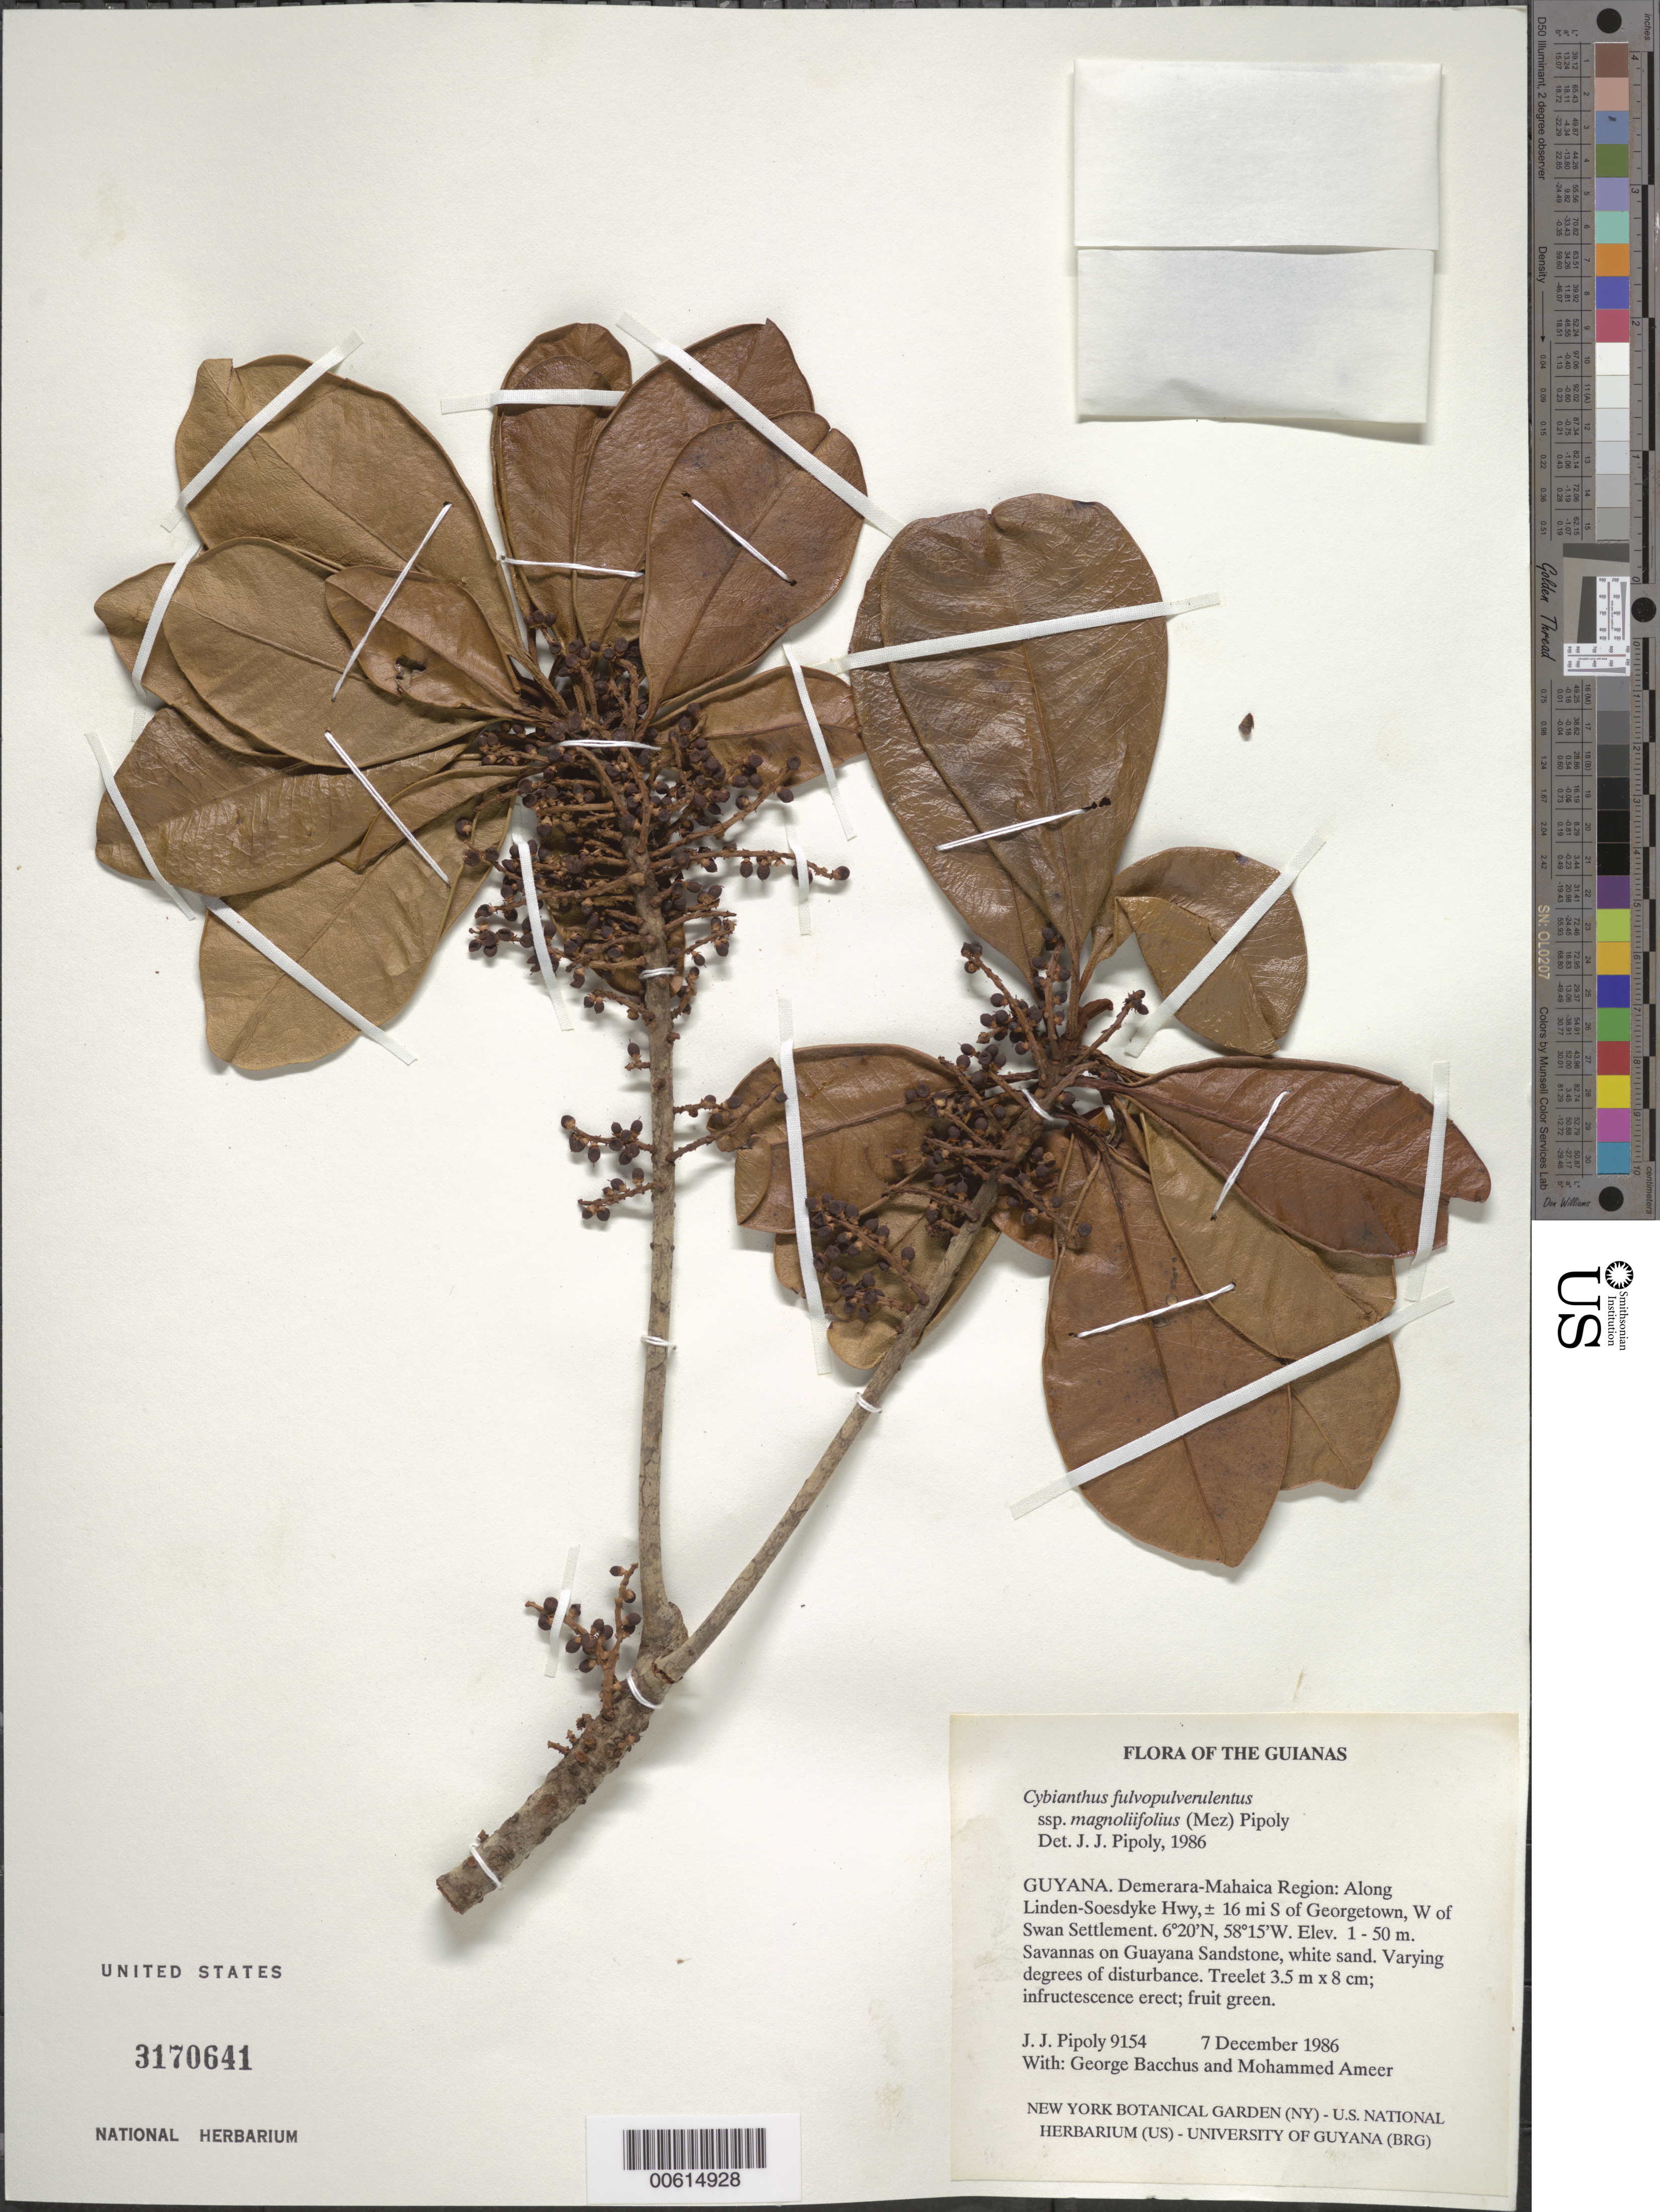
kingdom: Plantae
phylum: Tracheophyta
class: Magnoliopsida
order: Ericales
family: Primulaceae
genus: Cybianthus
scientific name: Cybianthus fulvopulverulentus subsp. magnoliifolius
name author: (Mez) Pipoly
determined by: Pipoly, J. J., III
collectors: J. J. Pipoly, G. Bacchus & M. Ameer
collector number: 9154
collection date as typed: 7 December 1986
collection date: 1986-12-07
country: Guyana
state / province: Demerara-Mahaica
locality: Along Linden-Soesdyke Hwy,± 16 mi S of Georgetown, W of Swan Settlement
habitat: Savannas on Guayana Sandstone, white sand. Varying degrees of disturbance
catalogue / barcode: US 3170641